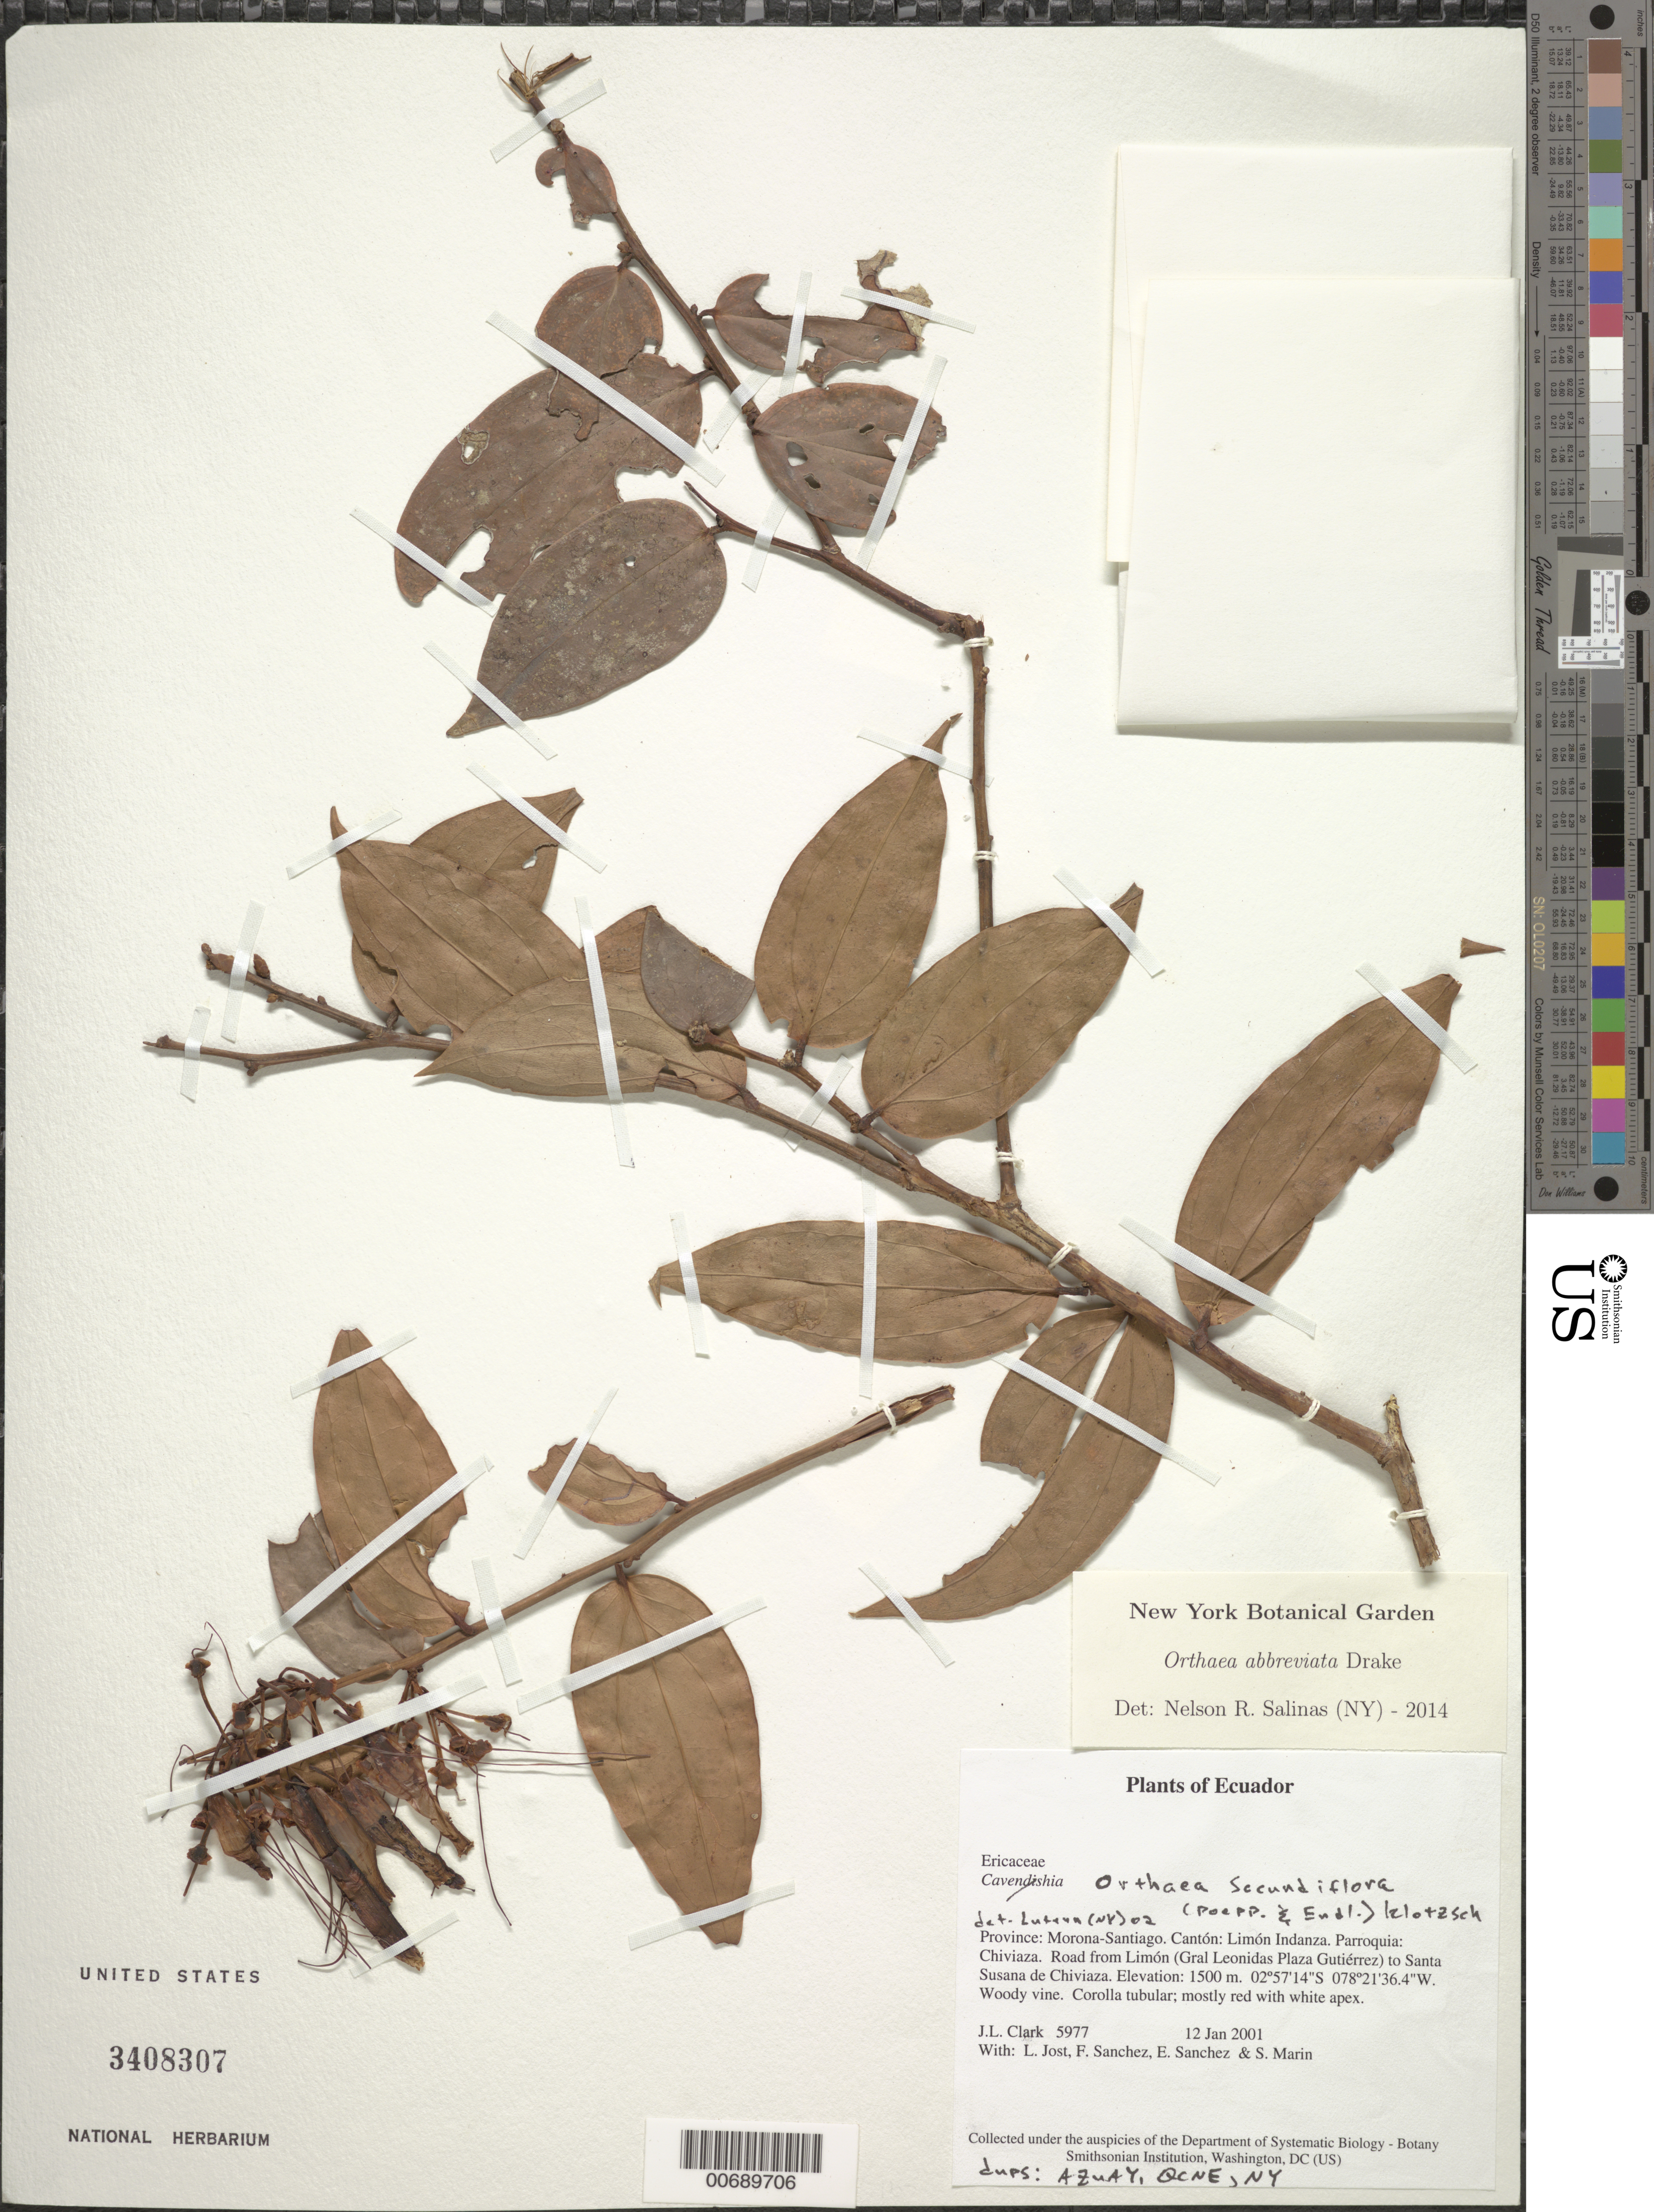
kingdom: Plantae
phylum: Tracheophyta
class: Magnoliopsida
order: Ericales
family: Ericaceae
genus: Orthaea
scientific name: Orthaea abbreviata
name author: Drake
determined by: Salinas, N. R.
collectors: J. L. Clark, L. Jost, F. Sanchez, E. Sanchez & S. Marin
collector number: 5977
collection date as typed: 12 Jan 2001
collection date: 2001-01-12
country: Ecuador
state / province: Morona-Santiago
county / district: Limón Indanza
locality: Parroquia: Chiviaza. Road from Limón (Gral Leonidas Plaza Gutiérrez) to Santa Susana de Chiviaza.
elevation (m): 1500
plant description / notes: AZUAY, NY, QCNE, US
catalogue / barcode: US 3408307